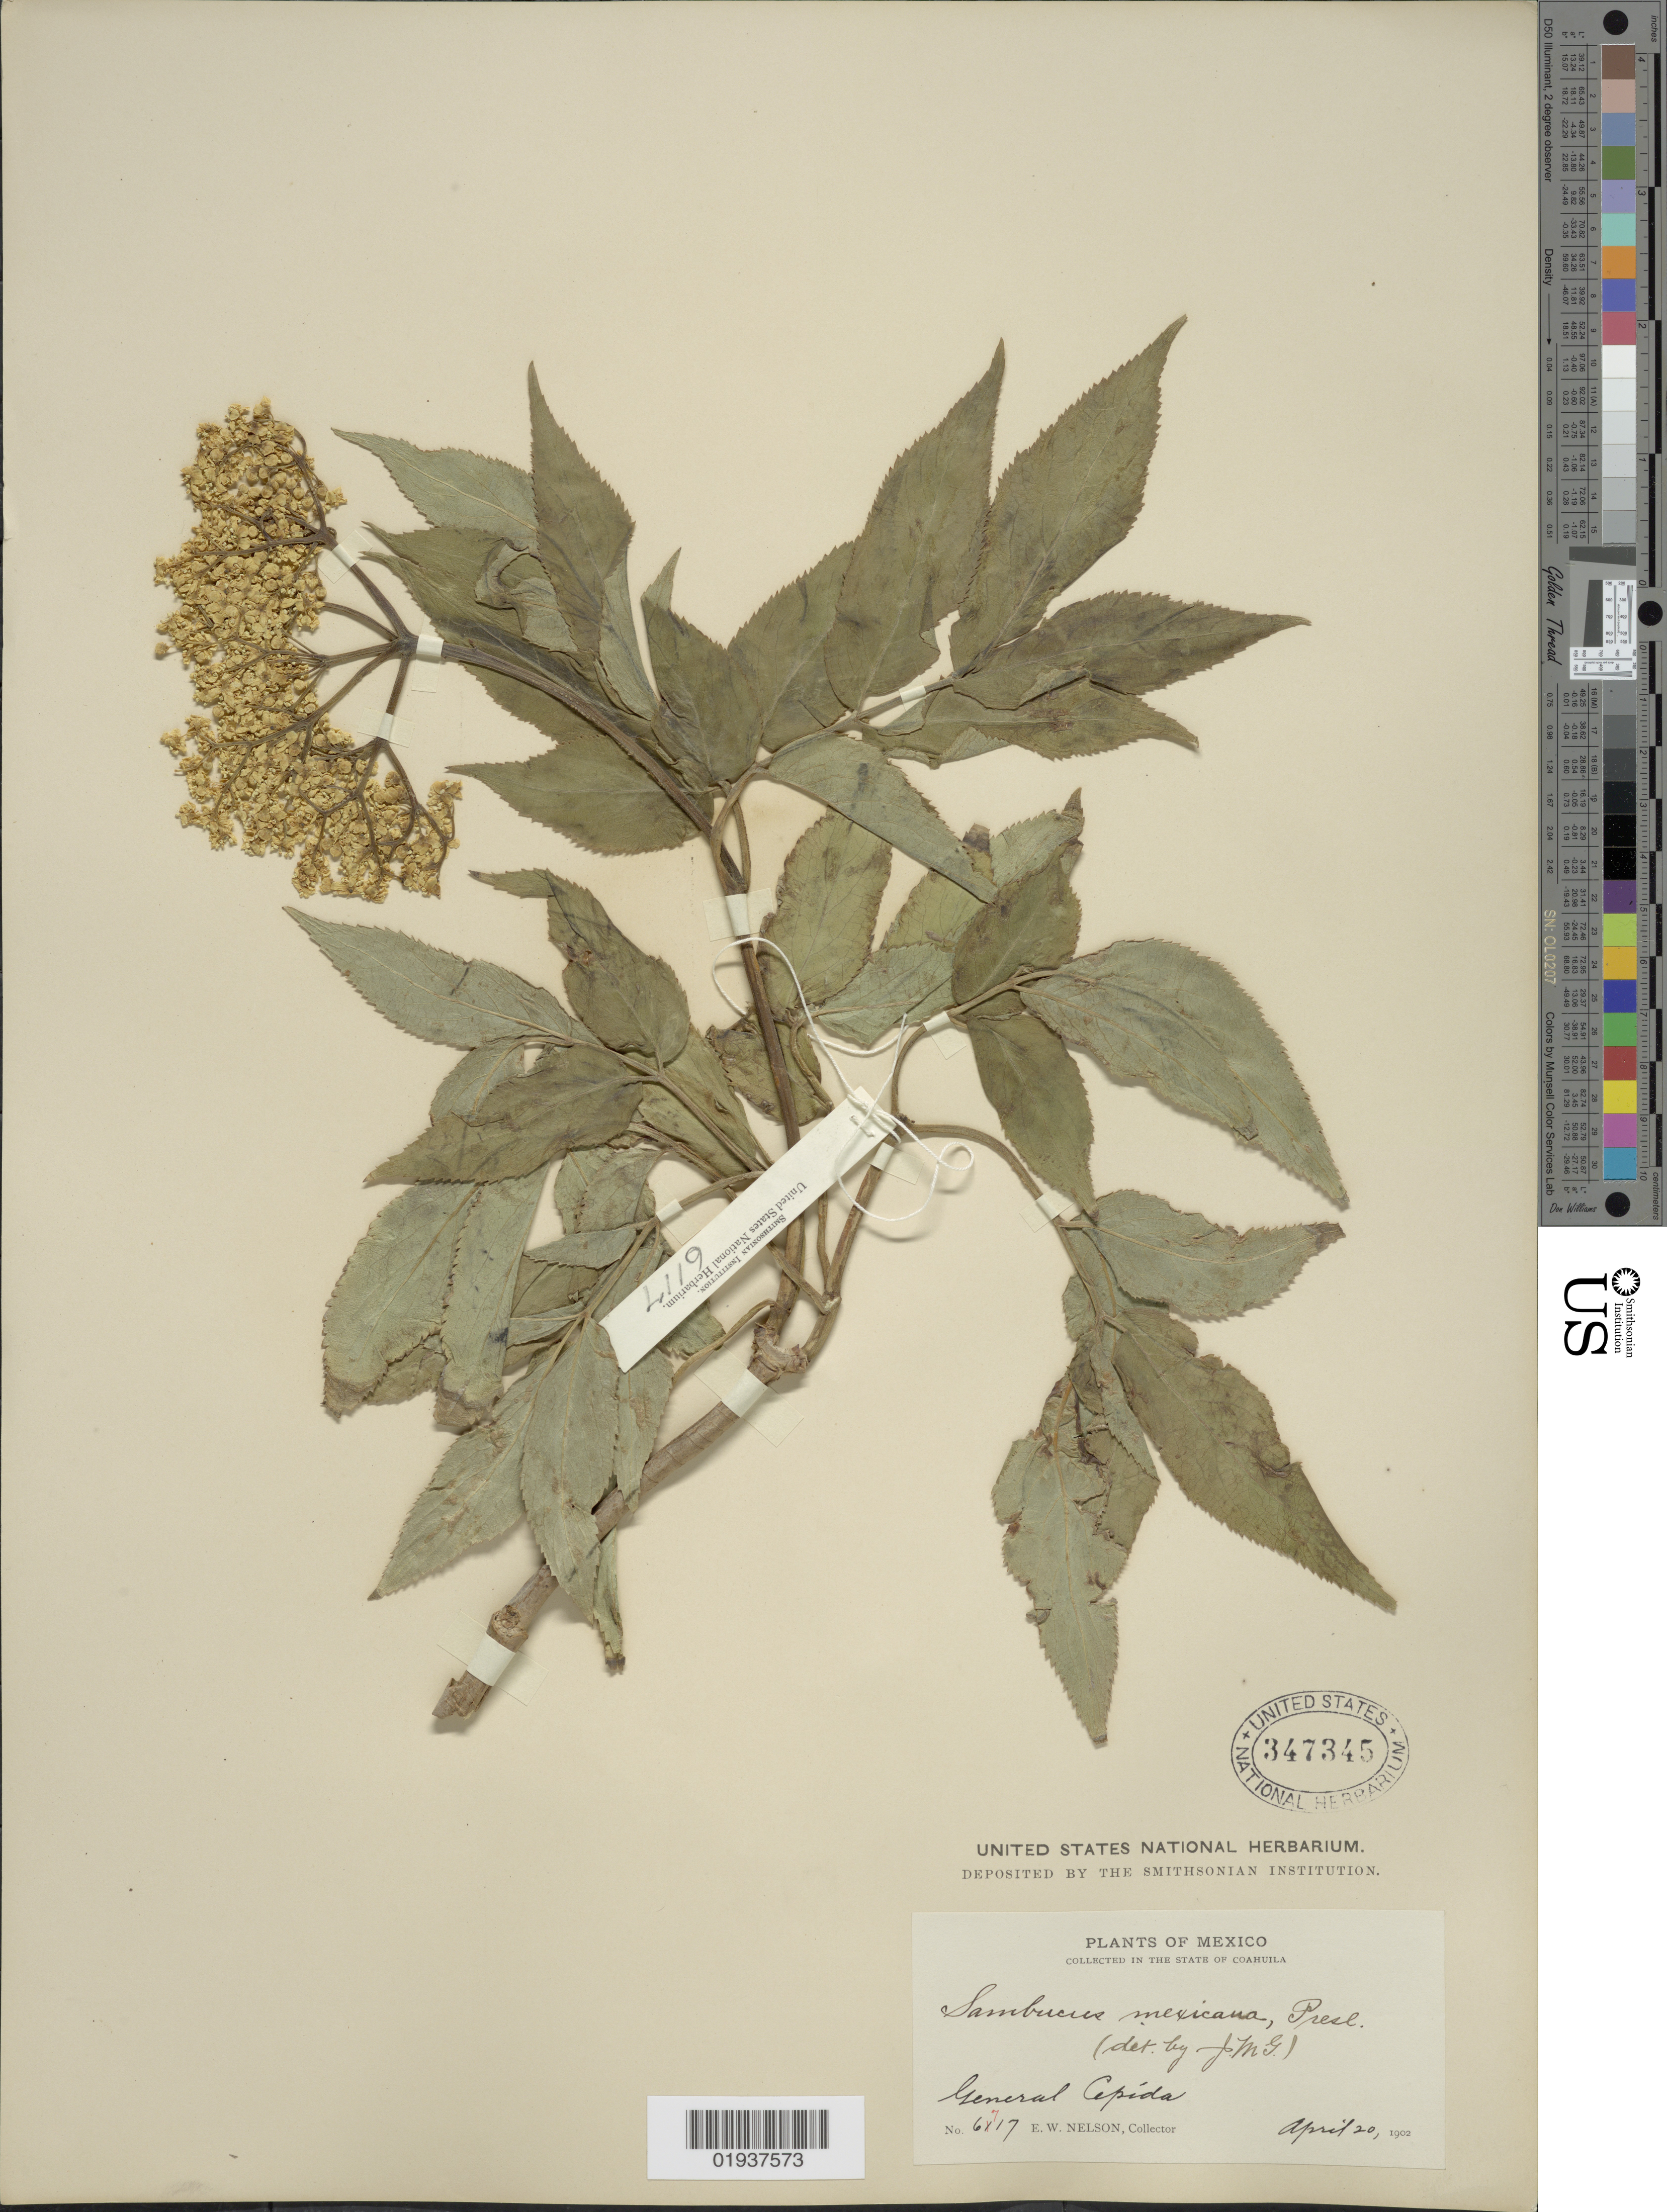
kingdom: Plantae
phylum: Tracheophyta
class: Magnoliopsida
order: Dipsacales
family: Viburnaceae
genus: Sambucus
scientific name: Sambucus mexicana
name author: C. Presl ex DC.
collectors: E. W. Nelson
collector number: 6717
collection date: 1902-04-20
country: Mexico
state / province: Coahuila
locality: General Cepeda.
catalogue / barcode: US 347345